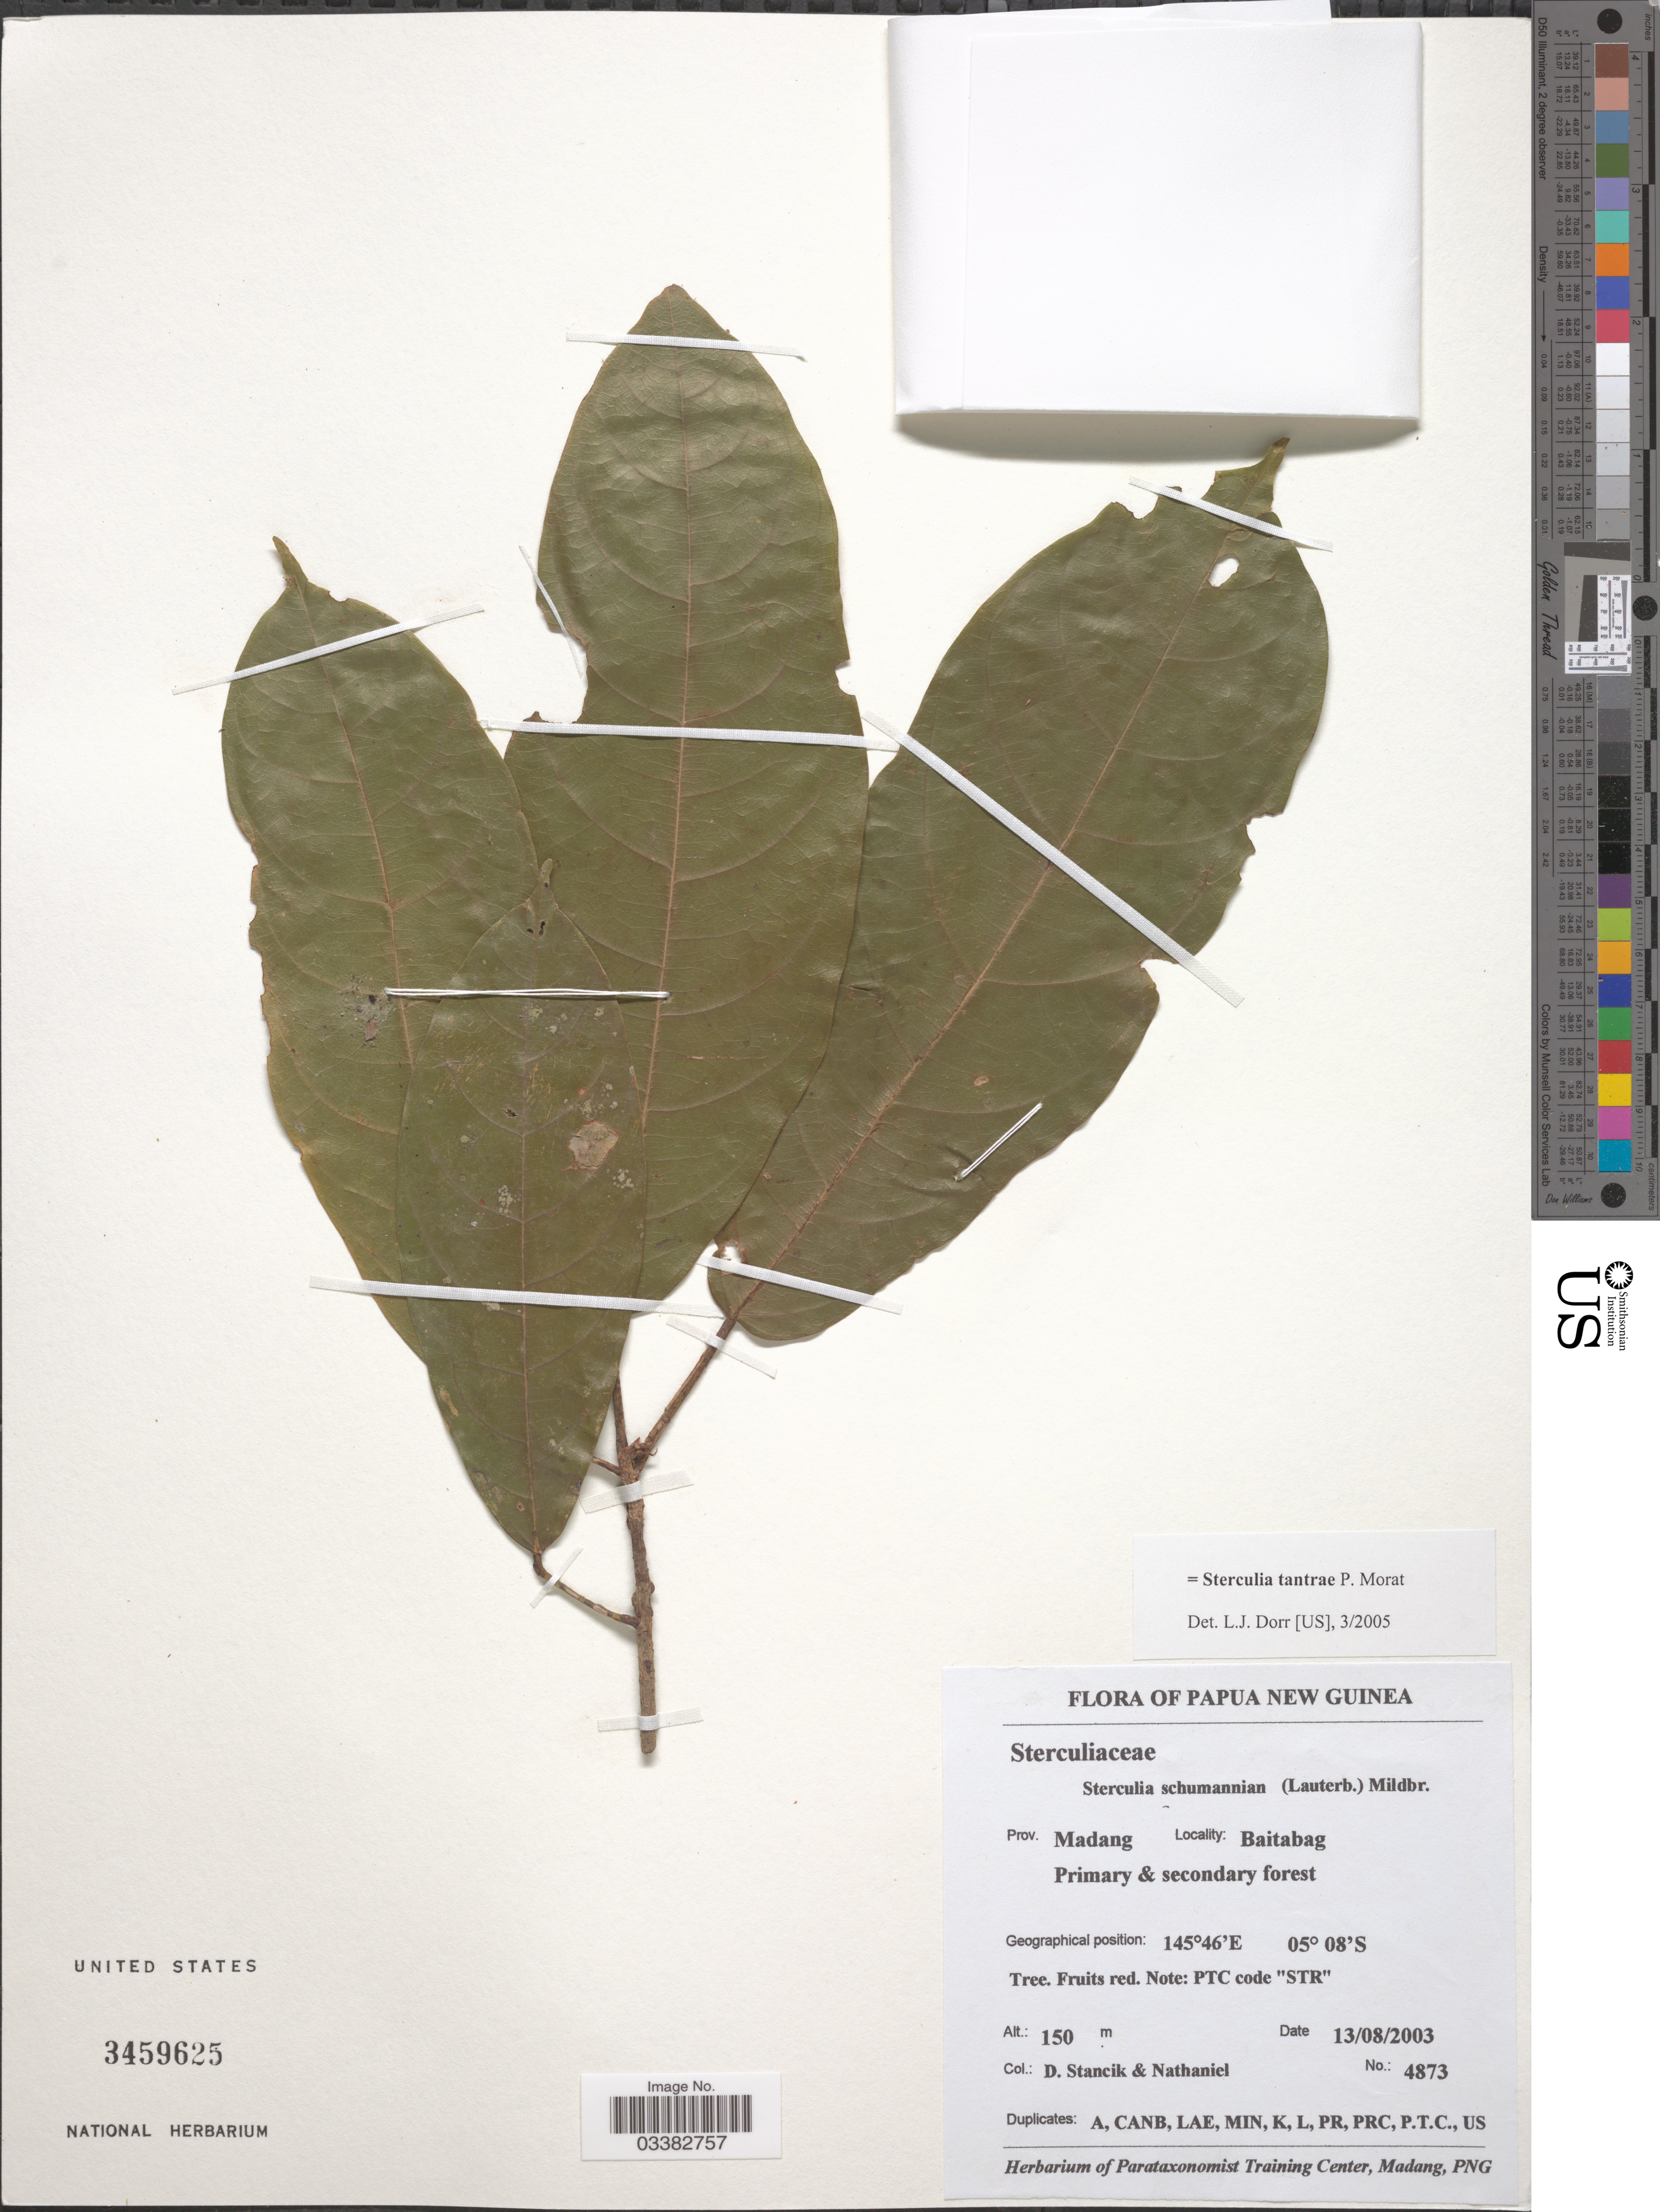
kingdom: Plantae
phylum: Tracheophyta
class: Magnoliopsida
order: Malvales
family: Malvaceae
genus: Sterculia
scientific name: Sterculia tantrae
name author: Morat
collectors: D. Stancik & Nathaniel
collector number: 4873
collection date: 2003-08-13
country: Papua New Guinea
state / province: Madang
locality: Baitabag.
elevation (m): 150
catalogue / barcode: US 3459625